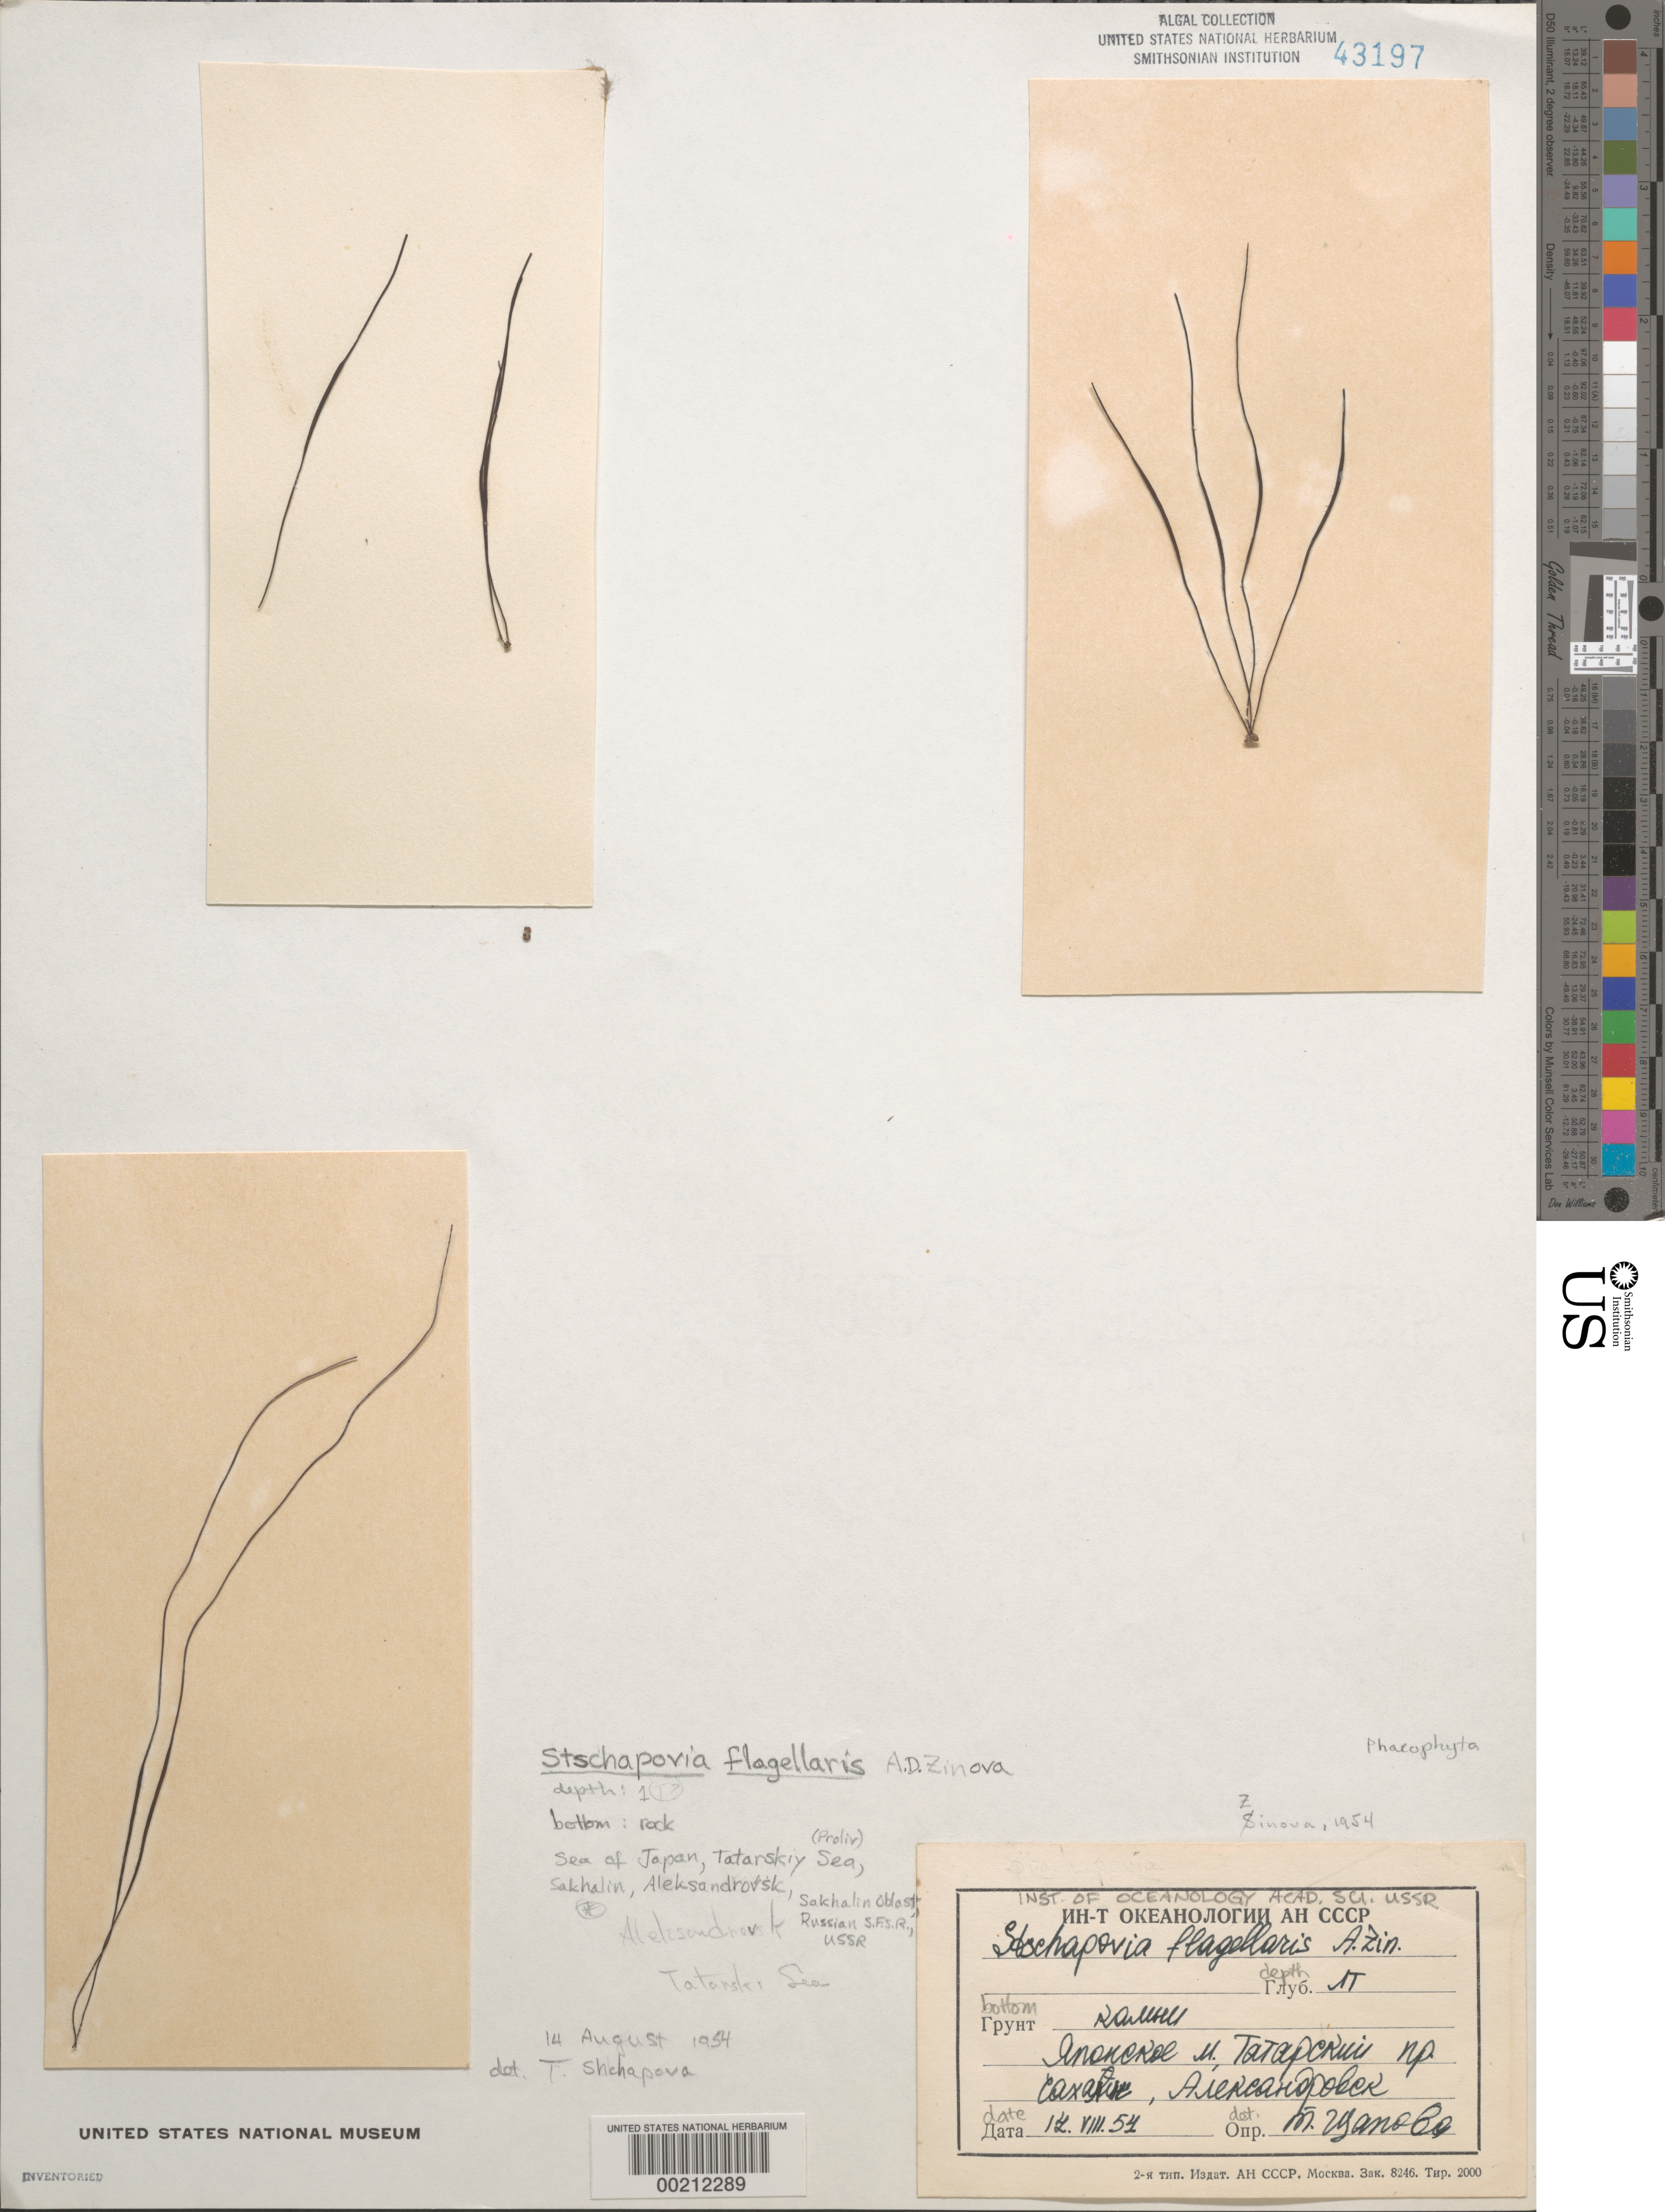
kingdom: Chromista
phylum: Ochrophyta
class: Phaeophyceae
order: Dictyosiphonales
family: Dictyosiphonaceae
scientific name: Stschapovia flagellaris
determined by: Shchapova, T.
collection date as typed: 14 Aug 1953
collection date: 1953-08-14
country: Russian Federation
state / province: Sakhalin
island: Sakhalin Island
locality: Sea of Japan, Tatarskiy Sea, Aleksandrovsk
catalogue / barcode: US 43197